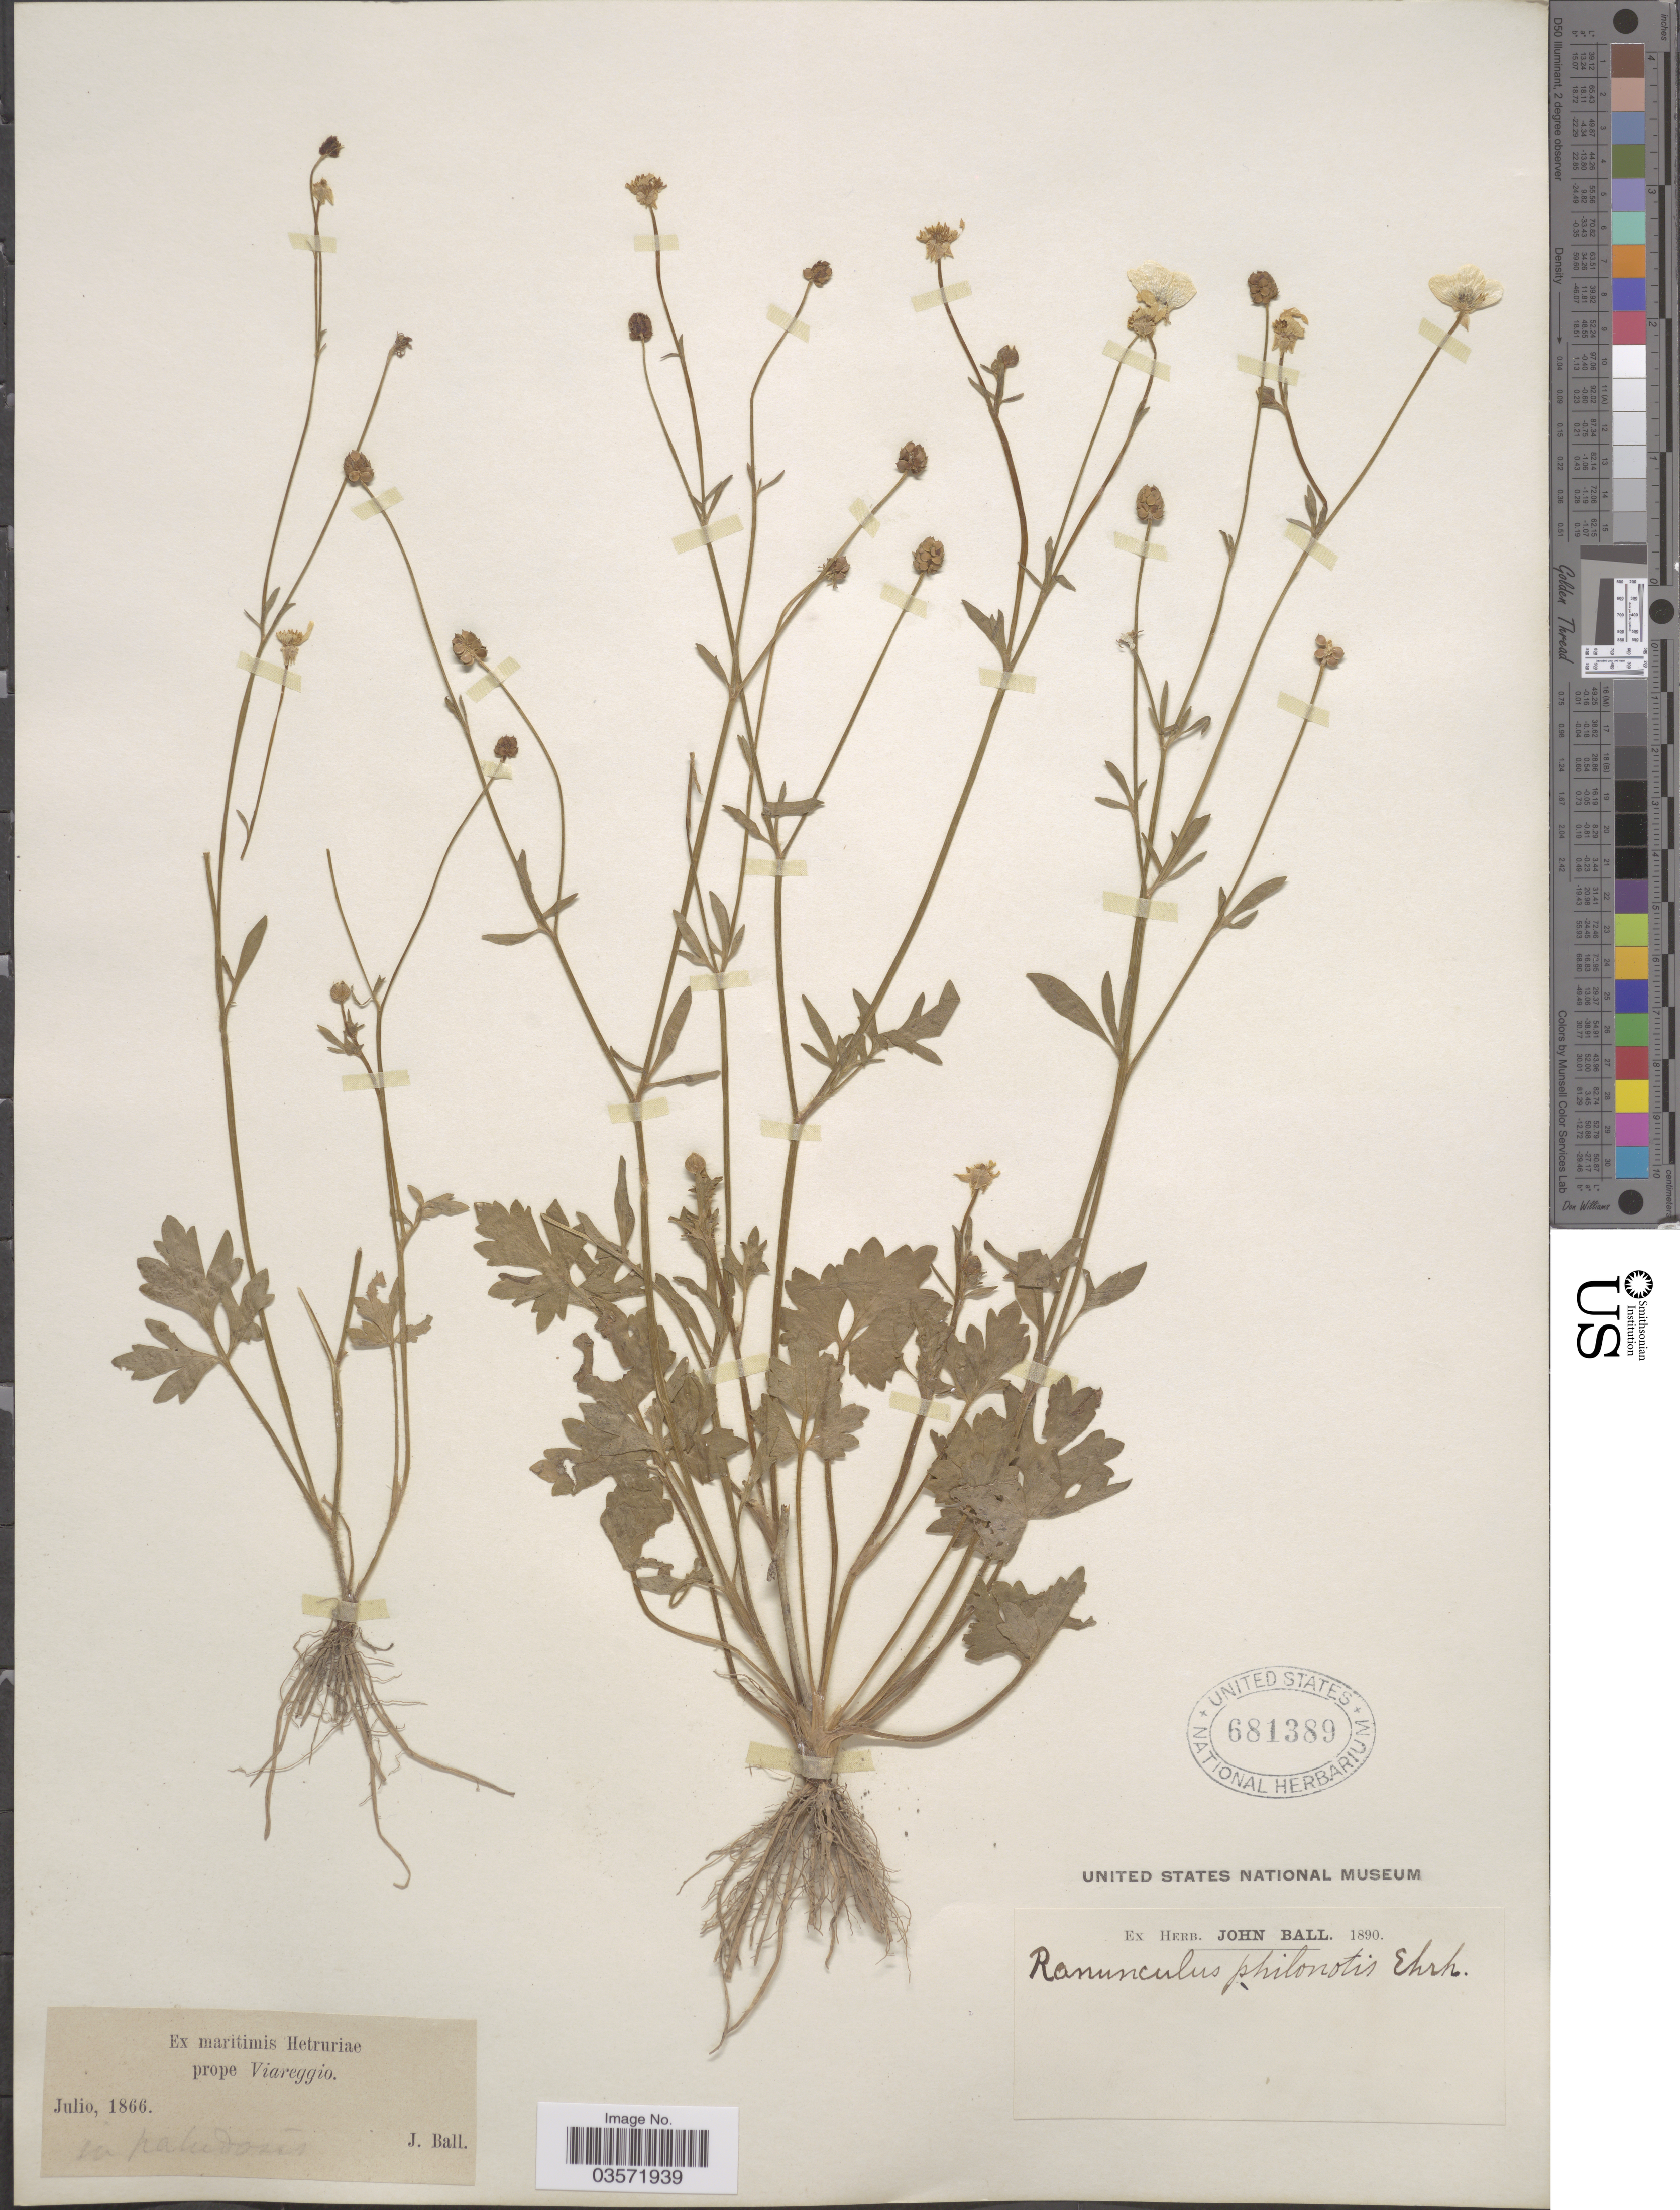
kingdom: Plantae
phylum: Tracheophyta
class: Magnoliopsida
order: Ranunculales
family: Ranunculaceae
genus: Ranunculus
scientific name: Ranunculus philonotis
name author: Ehrh.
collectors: J. Ball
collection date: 1866-07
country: Italy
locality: Ex maritimis Hetruriae prope Viareggio. In paludosis.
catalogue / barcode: US 681389